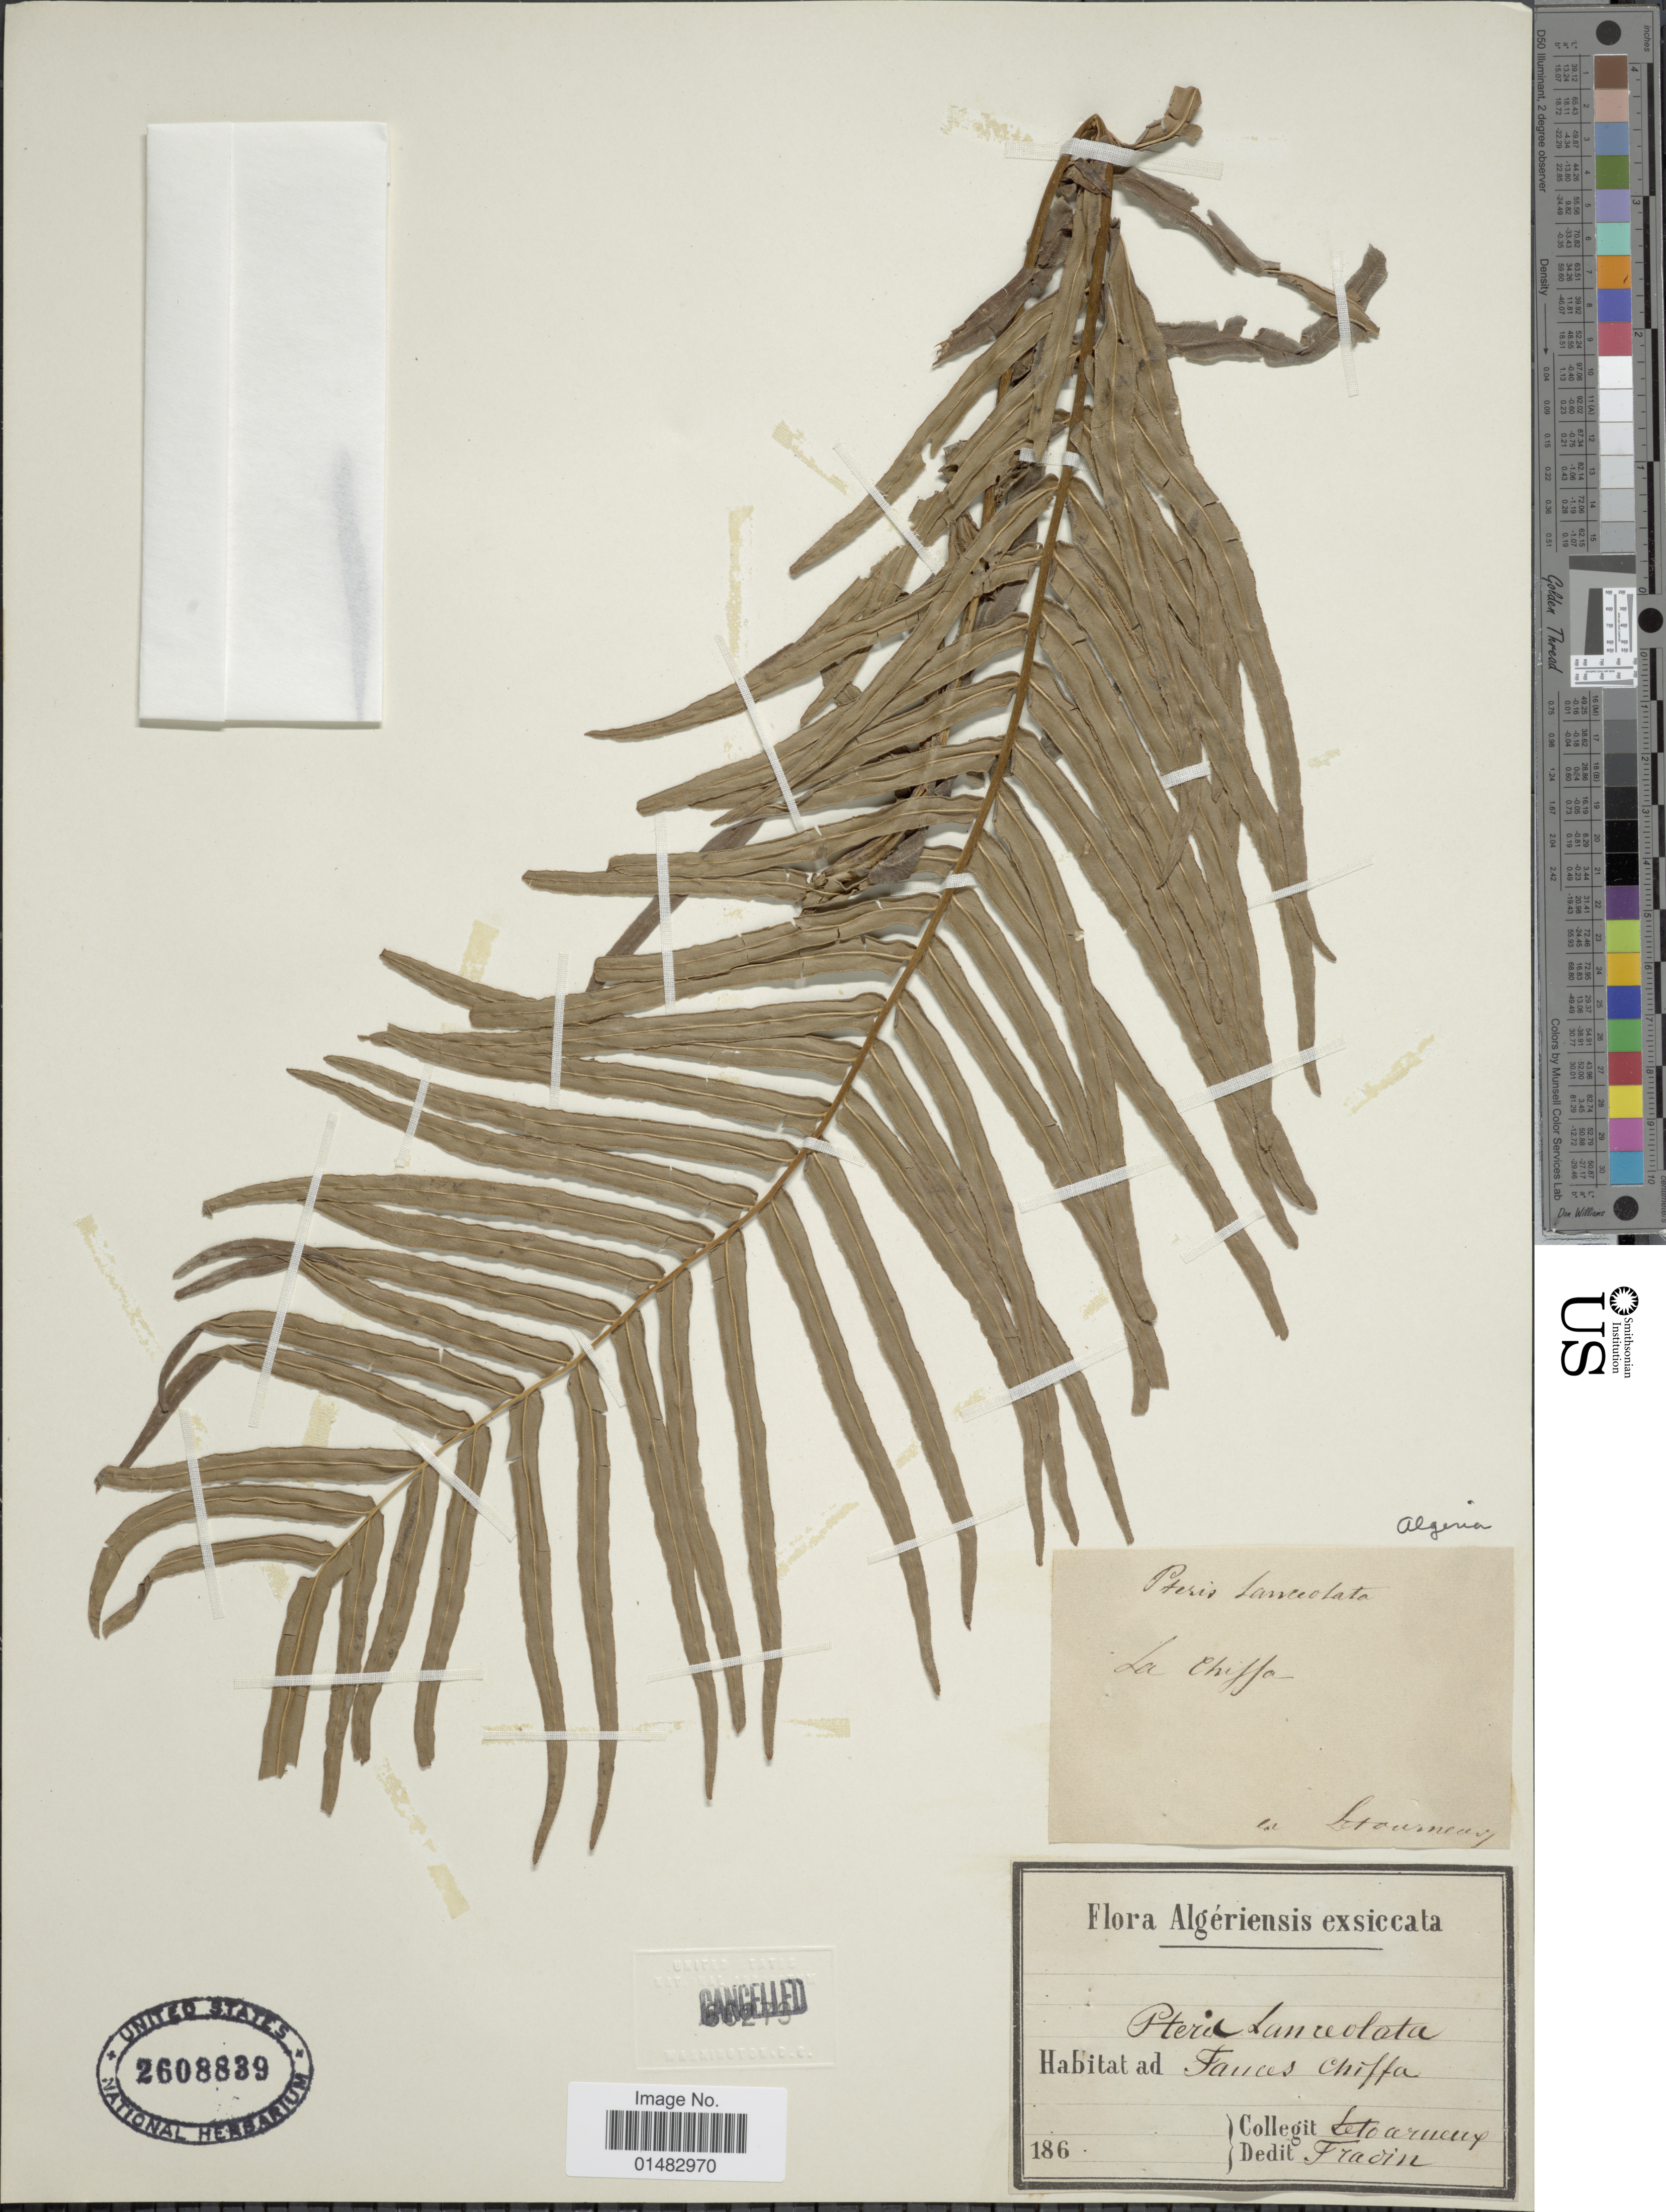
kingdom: Plantae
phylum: Tracheophyta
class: Polypodiopsida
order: Polypodiales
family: Pteridaceae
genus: Pteris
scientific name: Pteris vittata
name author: L.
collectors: Letourneux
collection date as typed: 186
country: Algeria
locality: Algeriensis exsiccata, Fauces Chiffa.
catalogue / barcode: US 2608839